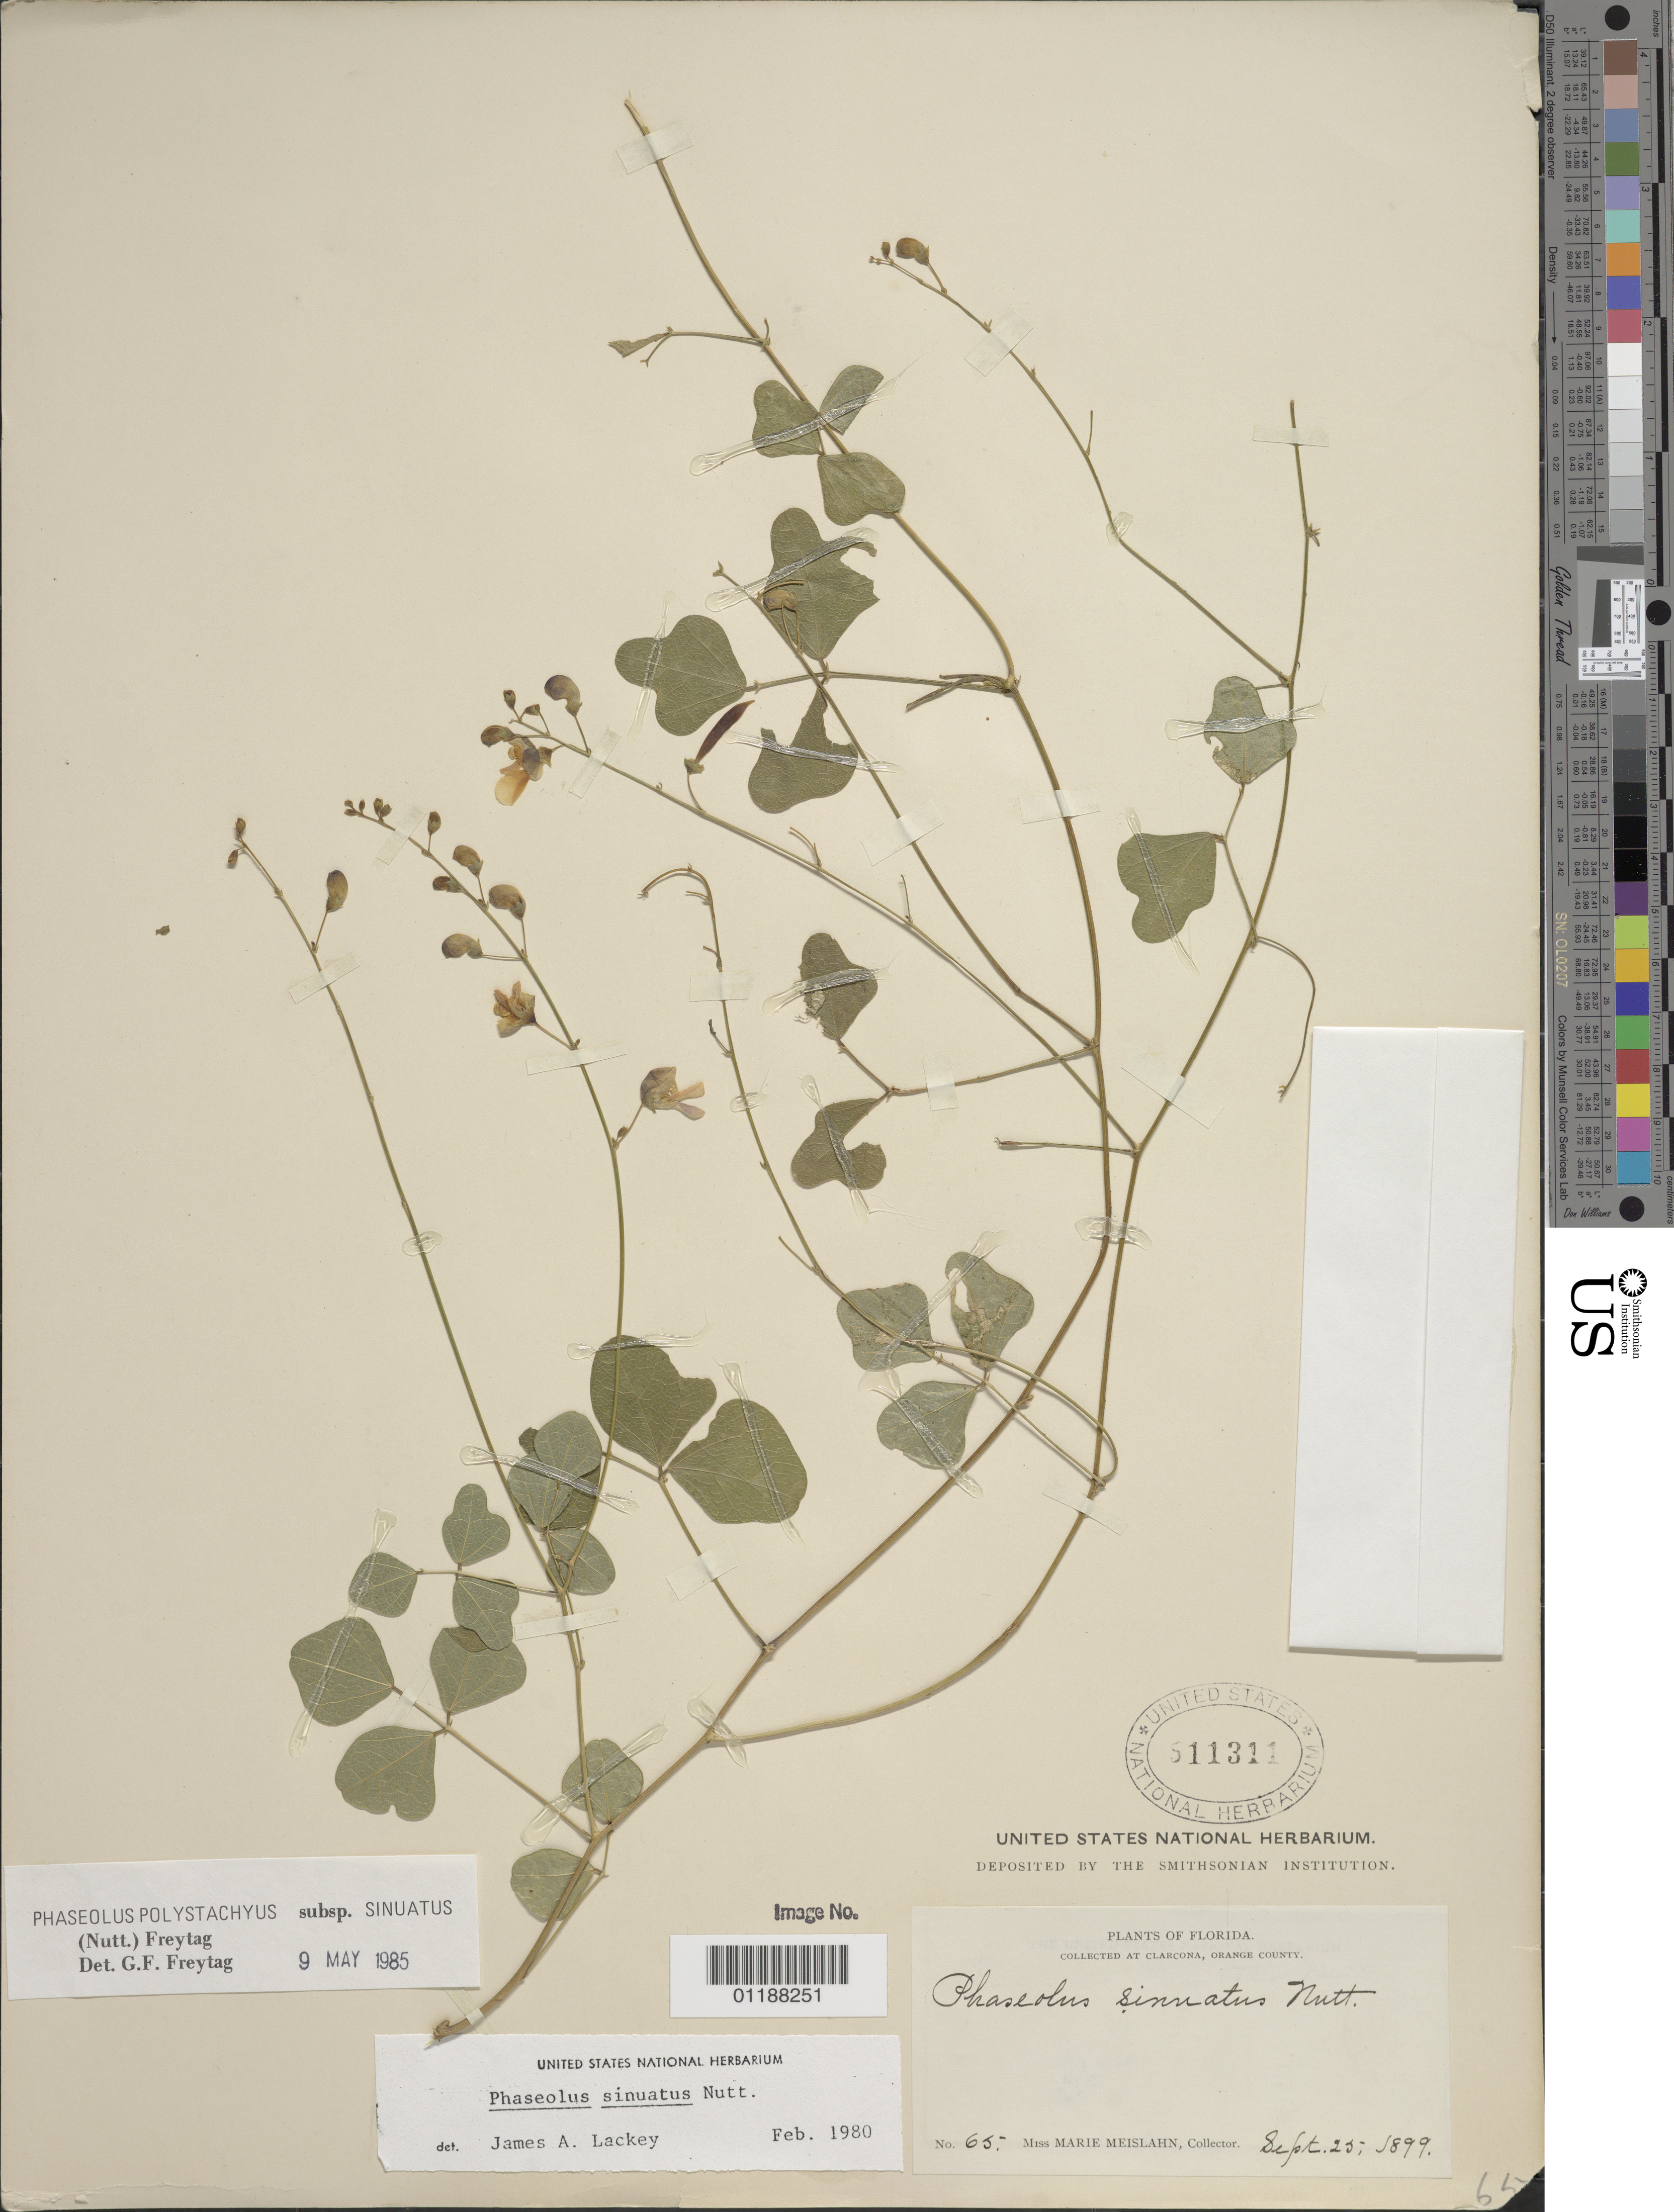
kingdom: Plantae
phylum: Tracheophyta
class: Magnoliopsida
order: Fabales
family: Fabaceae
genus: Phaseolus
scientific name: Phaseolus polystachios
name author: (L.) Britton, Stearns & Poggenb.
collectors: M. Meislahn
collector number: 65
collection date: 1899-09-25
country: United States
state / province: Florida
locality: At Clarcona, Orange County.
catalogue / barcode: US 511311